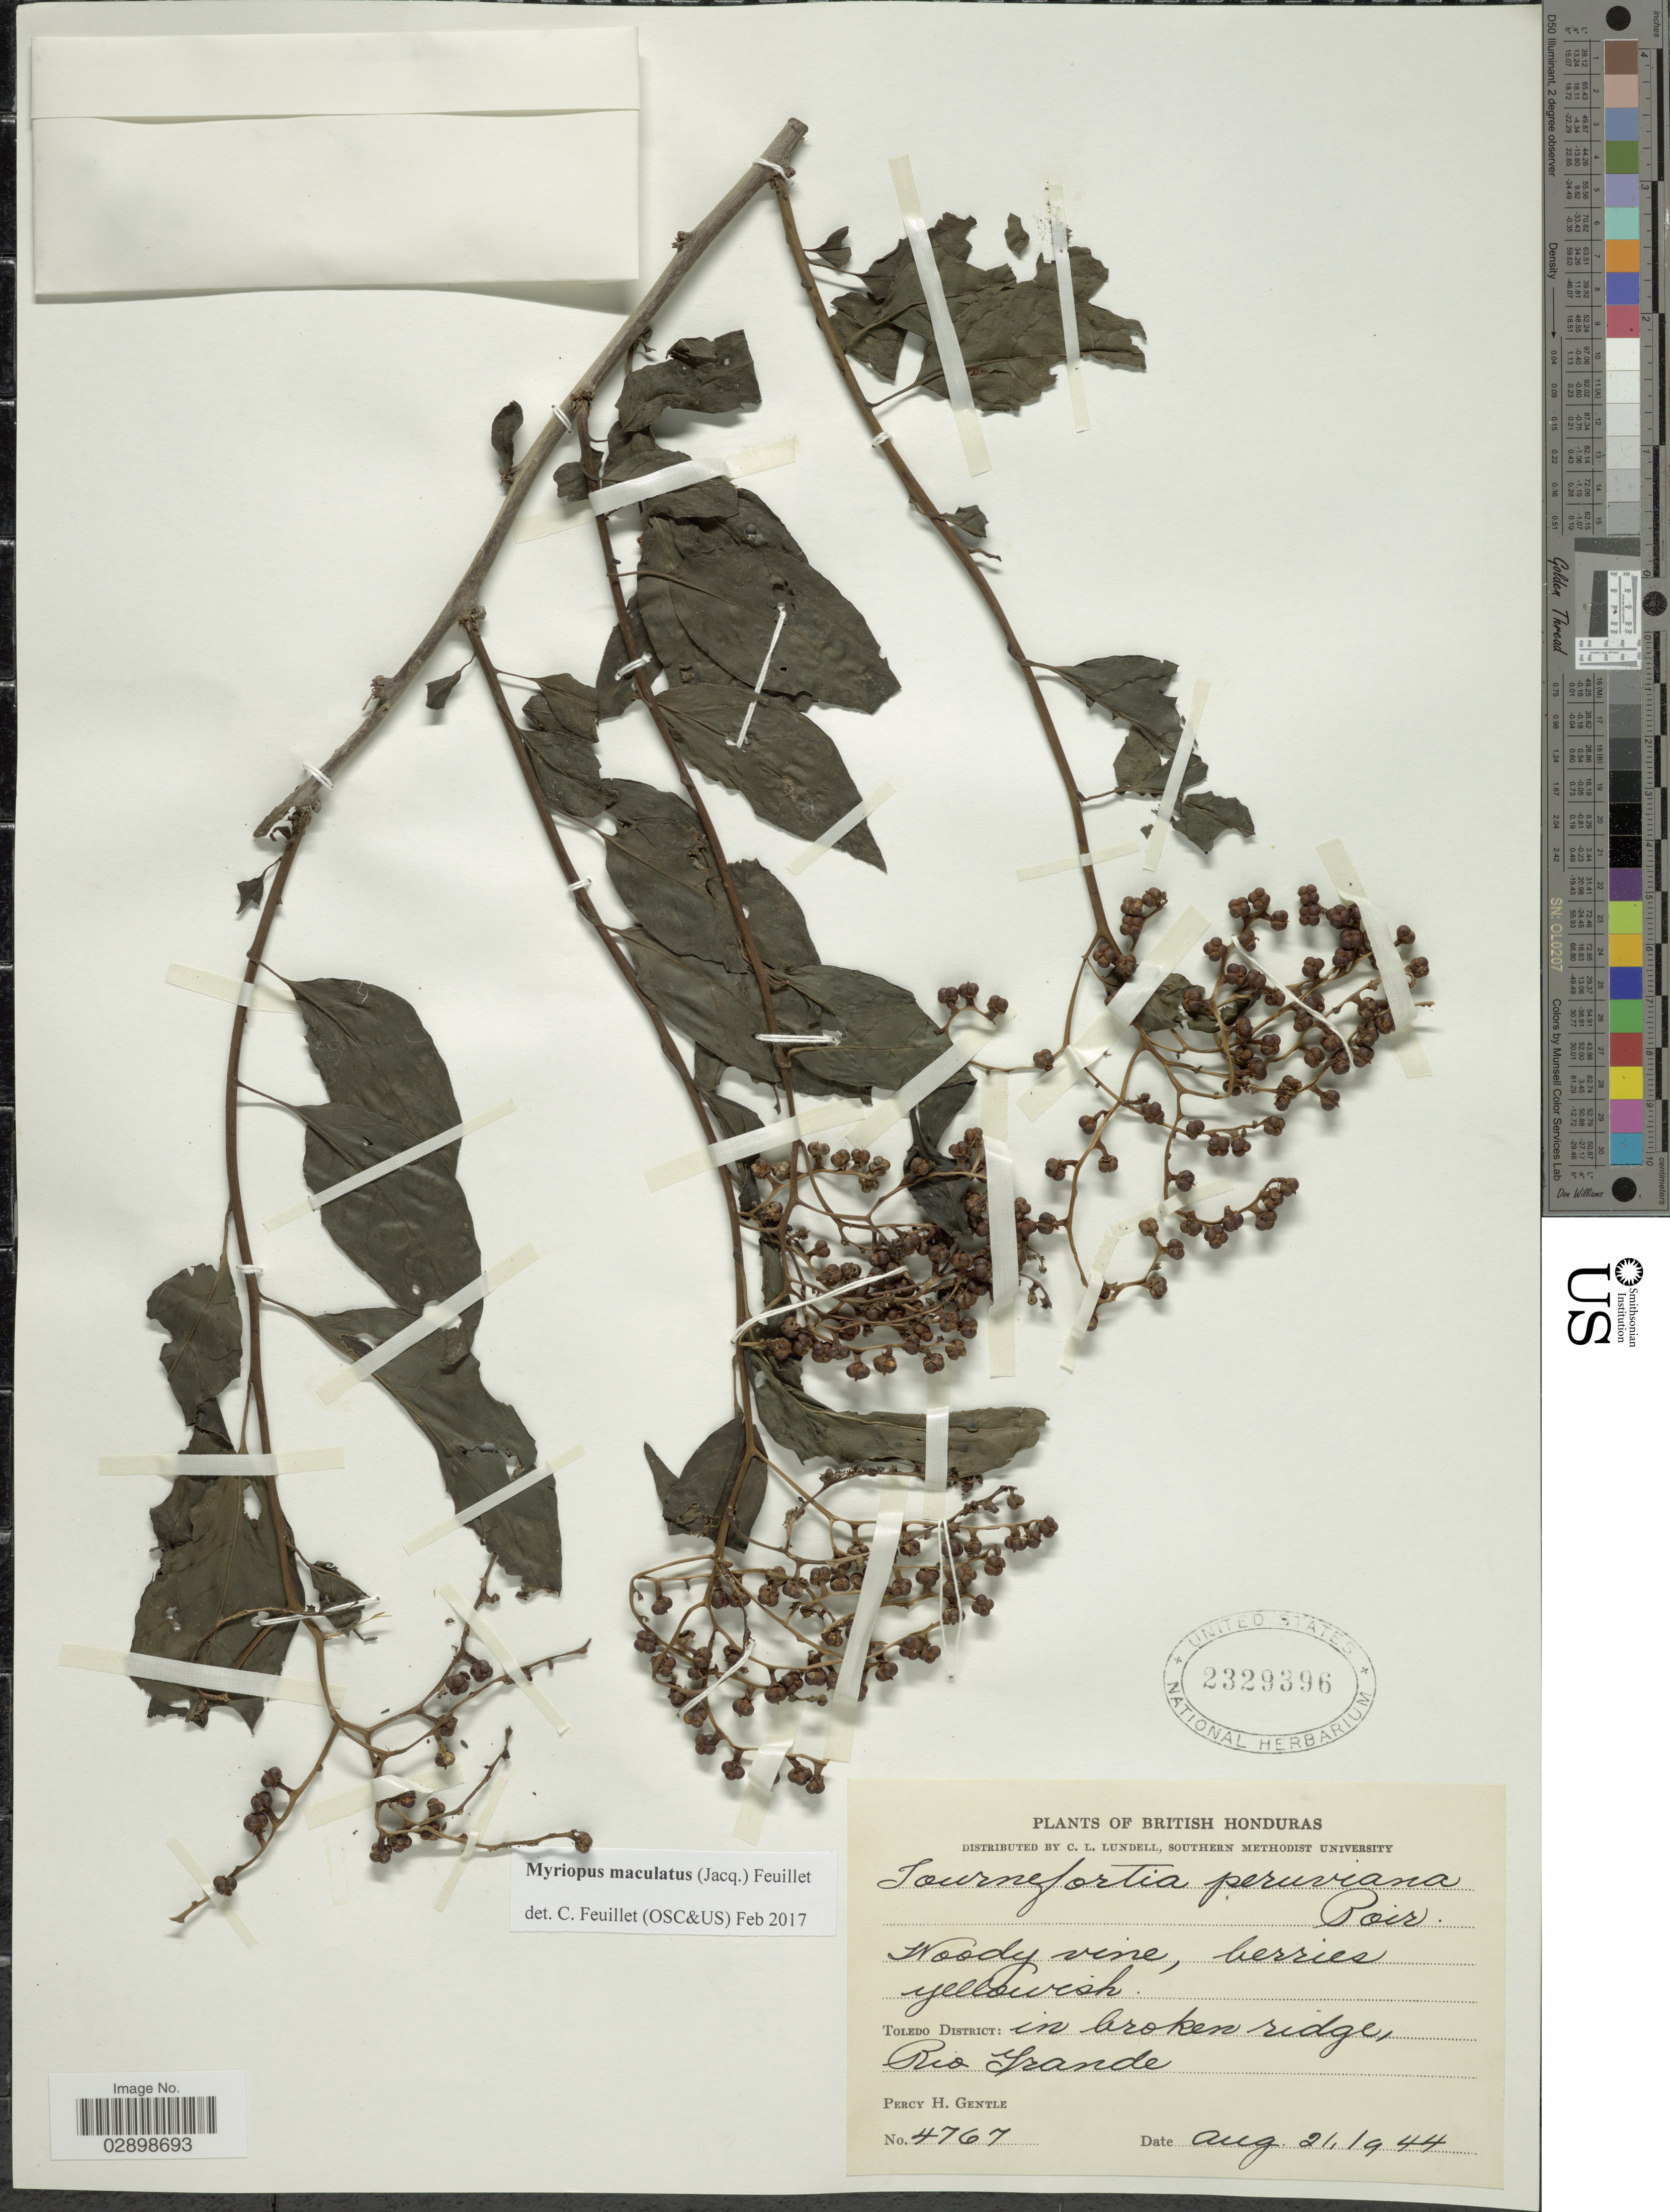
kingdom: Plantae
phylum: Tracheophyta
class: Magnoliopsida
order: Boraginales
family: Heliotropiaceae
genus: Myriopus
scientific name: Myriopus maculatus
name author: (Jacq.) Feuillet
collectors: P. H. Gentle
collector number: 4767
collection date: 1944-08-21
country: Belize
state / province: Toledo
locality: British Honduras. Toledo District: in broken ridge, Rio Grande.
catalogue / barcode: US 2329396